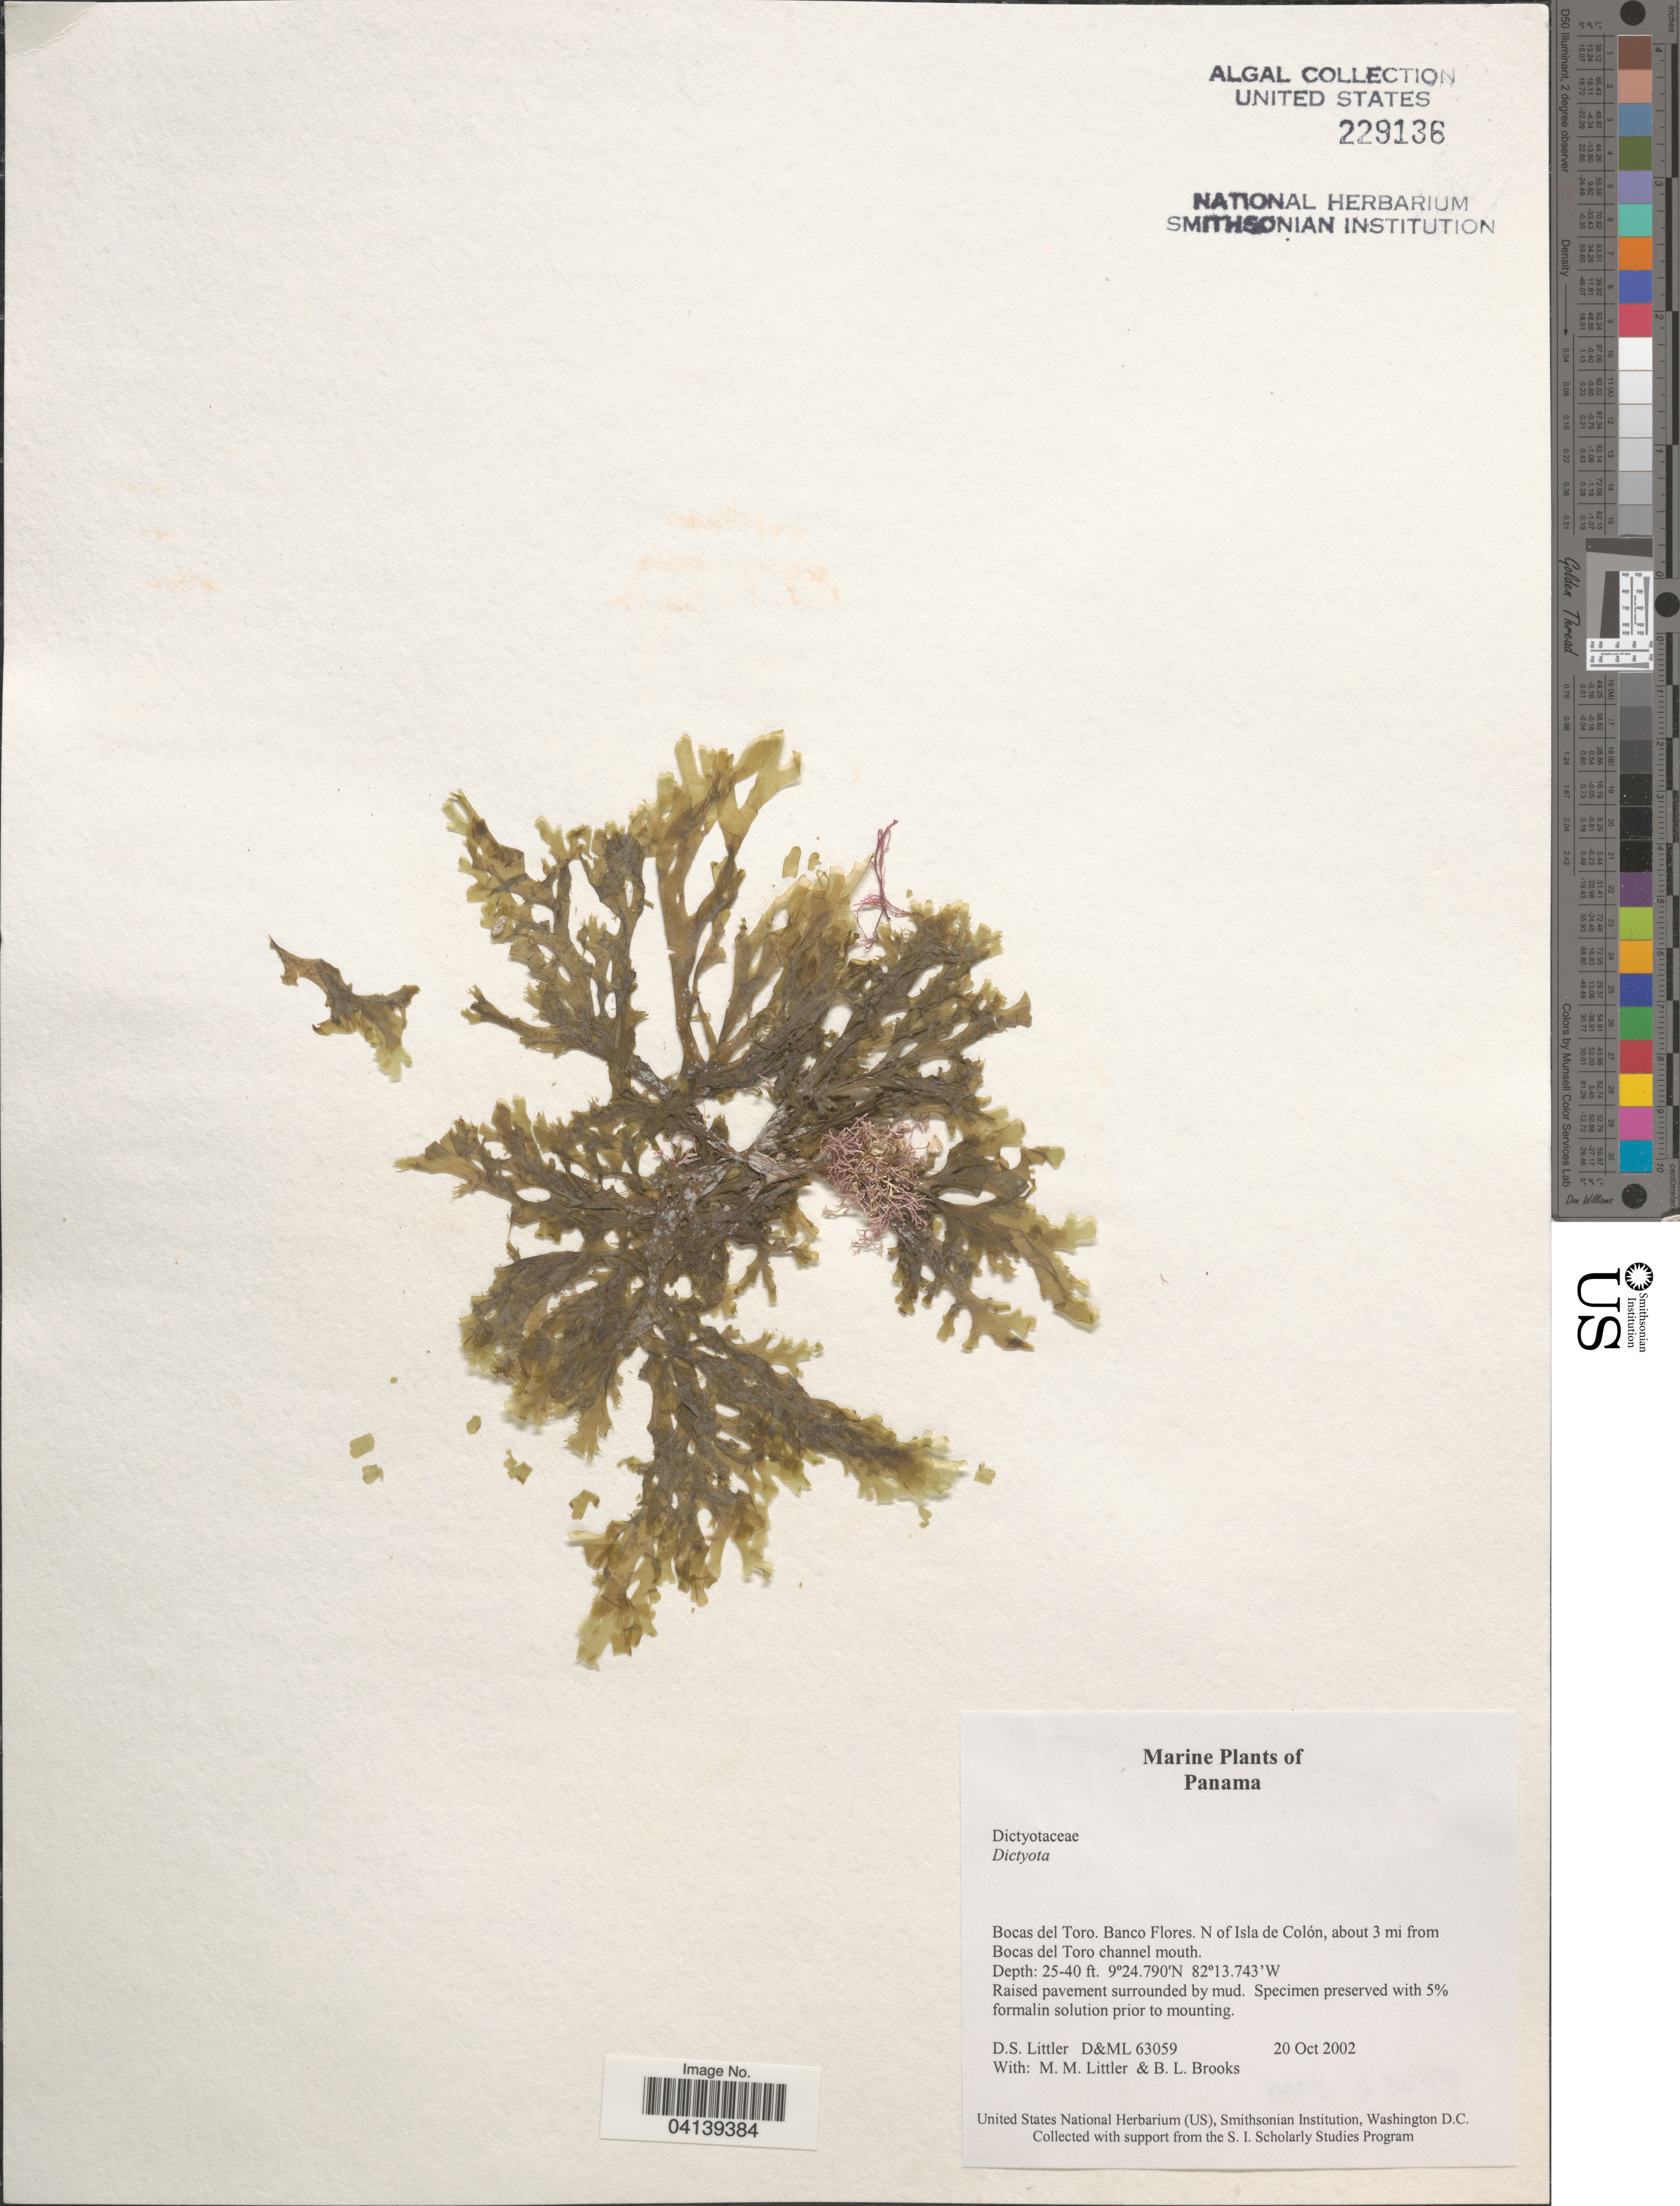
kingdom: Chromista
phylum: Ochrophyta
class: Phaeophyceae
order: Dictyotales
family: Dictyotaceae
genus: Dictyota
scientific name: Dictyota sp.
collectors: D. S. Littler & B. Brooks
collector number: D&ML63059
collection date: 2002-10-20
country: Panama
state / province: Bocas del Toro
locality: Banco Flores. N of Isla de Colón, about 3 mi from Bocas del Toro channel mouth.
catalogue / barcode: US 229136